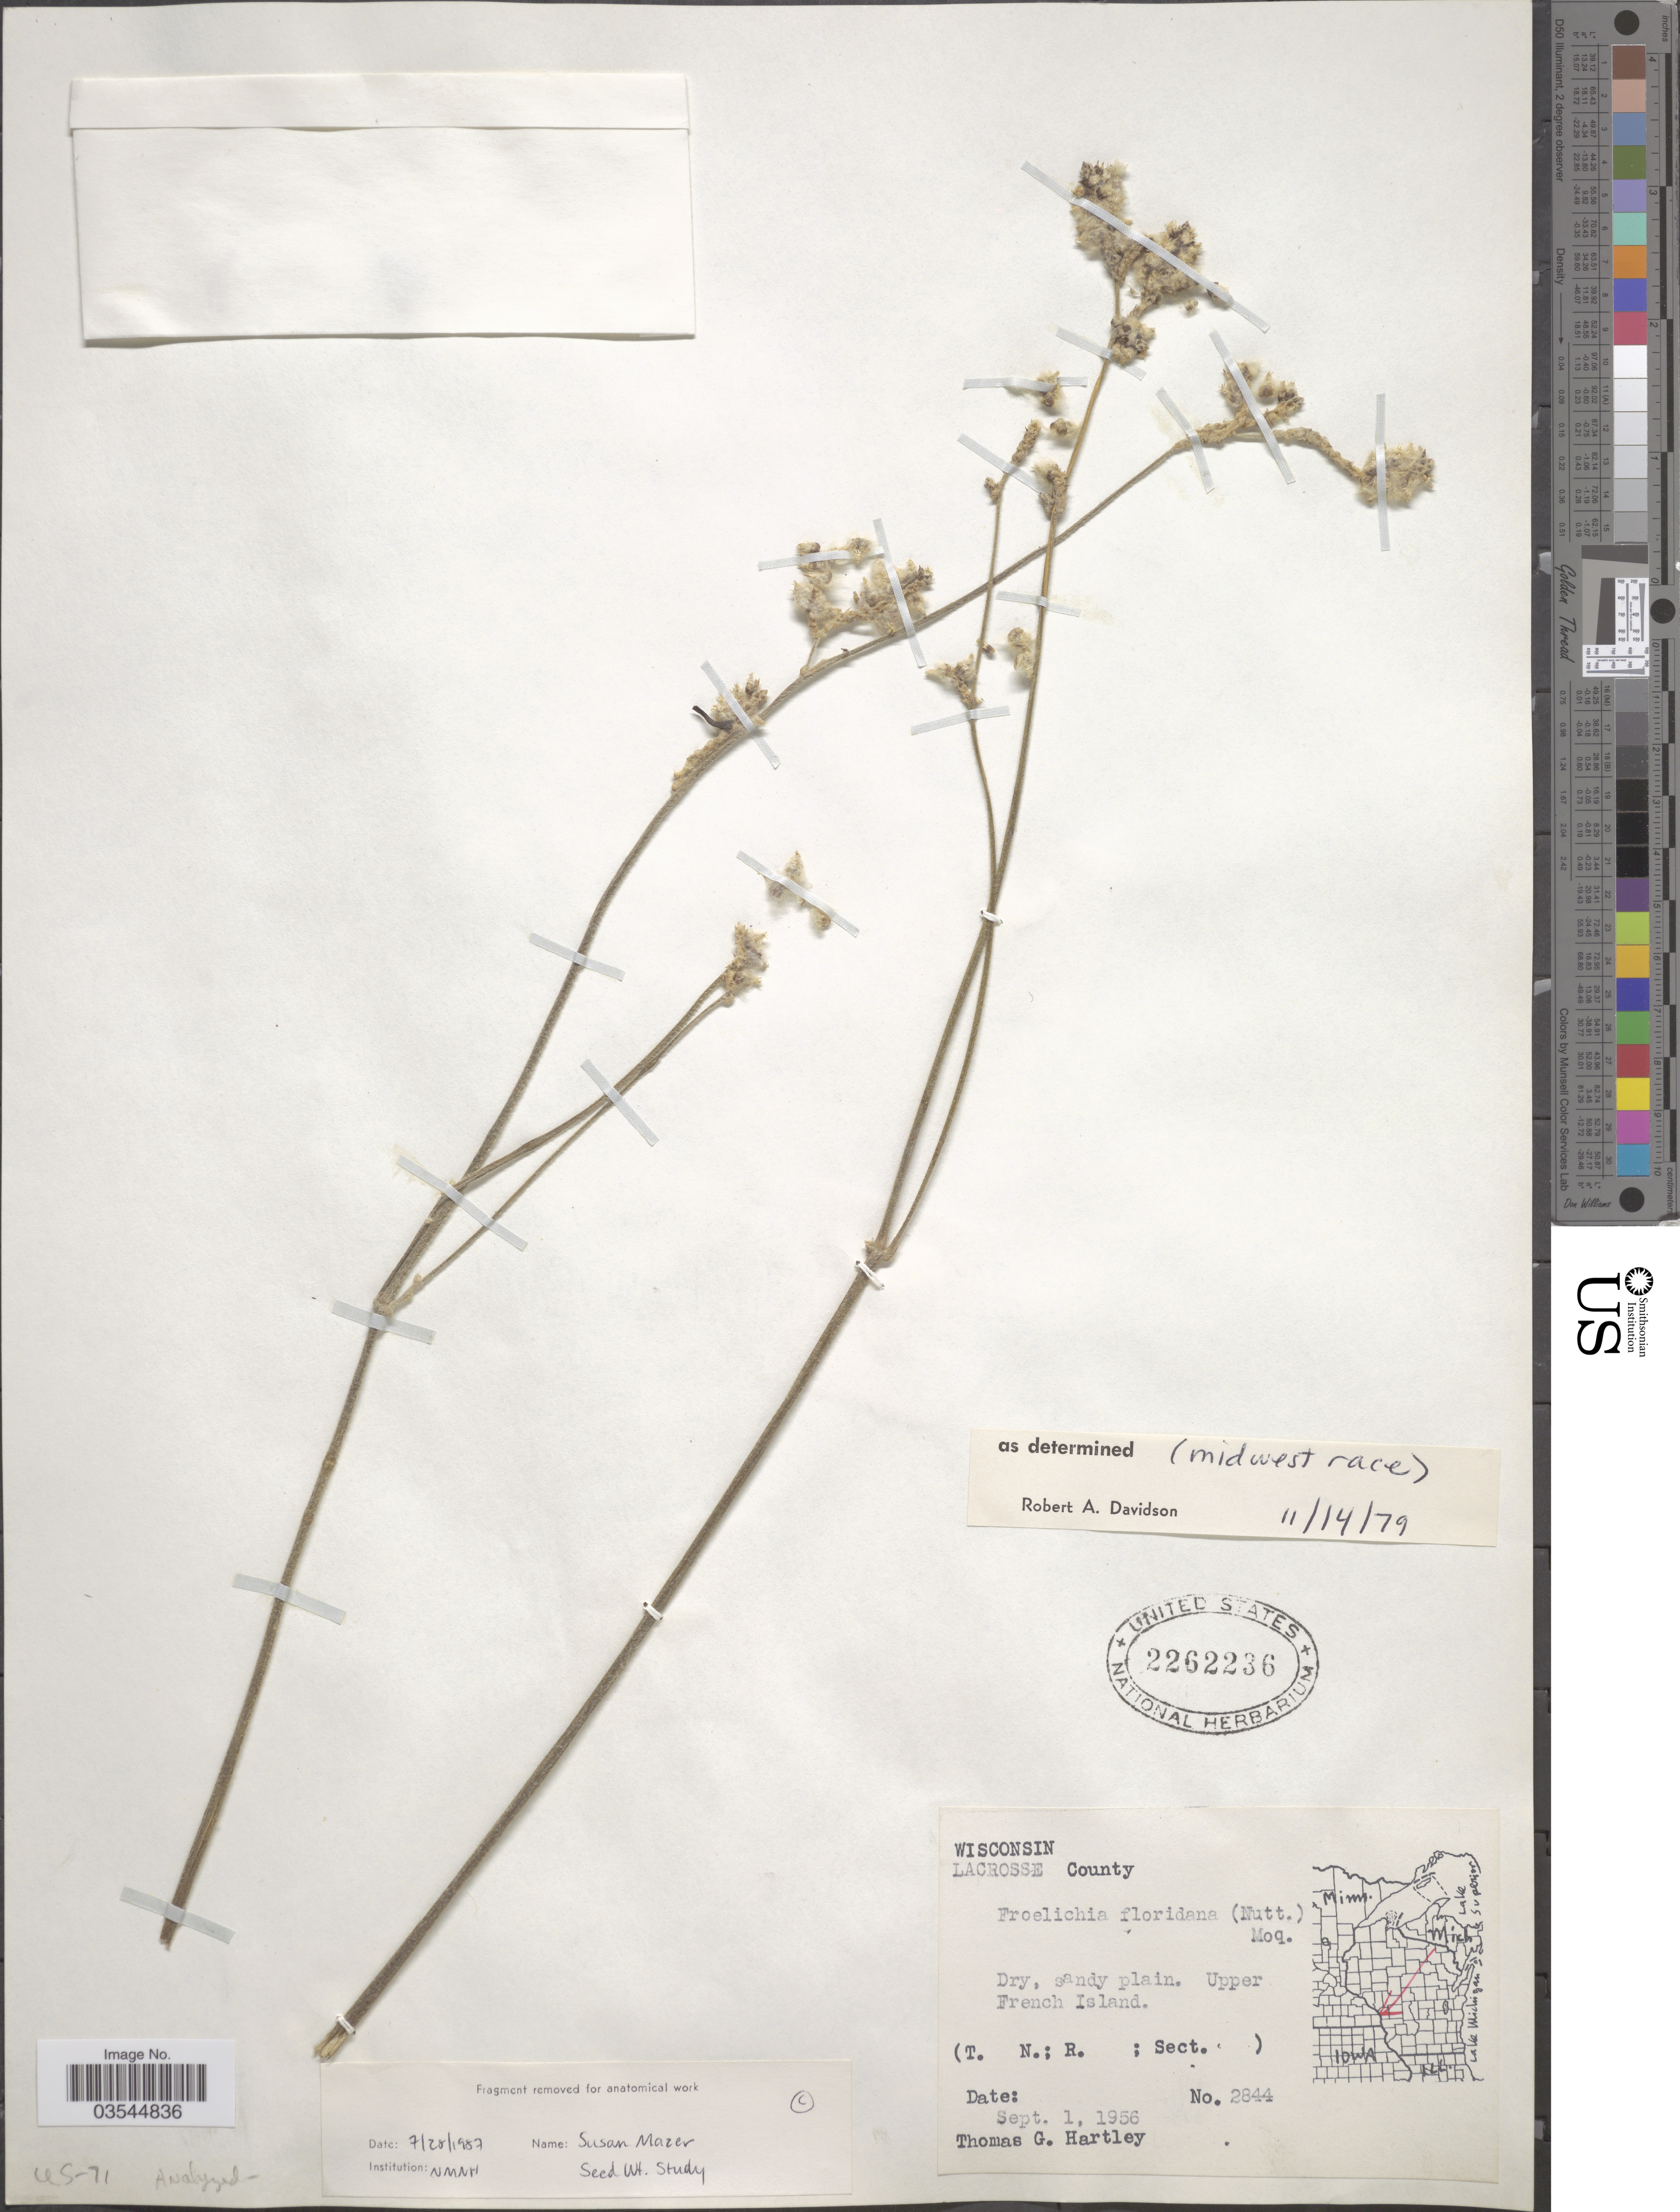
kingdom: Plantae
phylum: Tracheophyta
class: Magnoliopsida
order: Caryophyllales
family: Amaranthaceae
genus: Froelichia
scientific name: Froelichia floridana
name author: (Nutt.) Moq.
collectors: T. G. Hartley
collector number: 2844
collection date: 1956-09-01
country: United States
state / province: Wisconsin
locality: LaCrosse County. Upper French Island.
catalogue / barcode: US 2262236